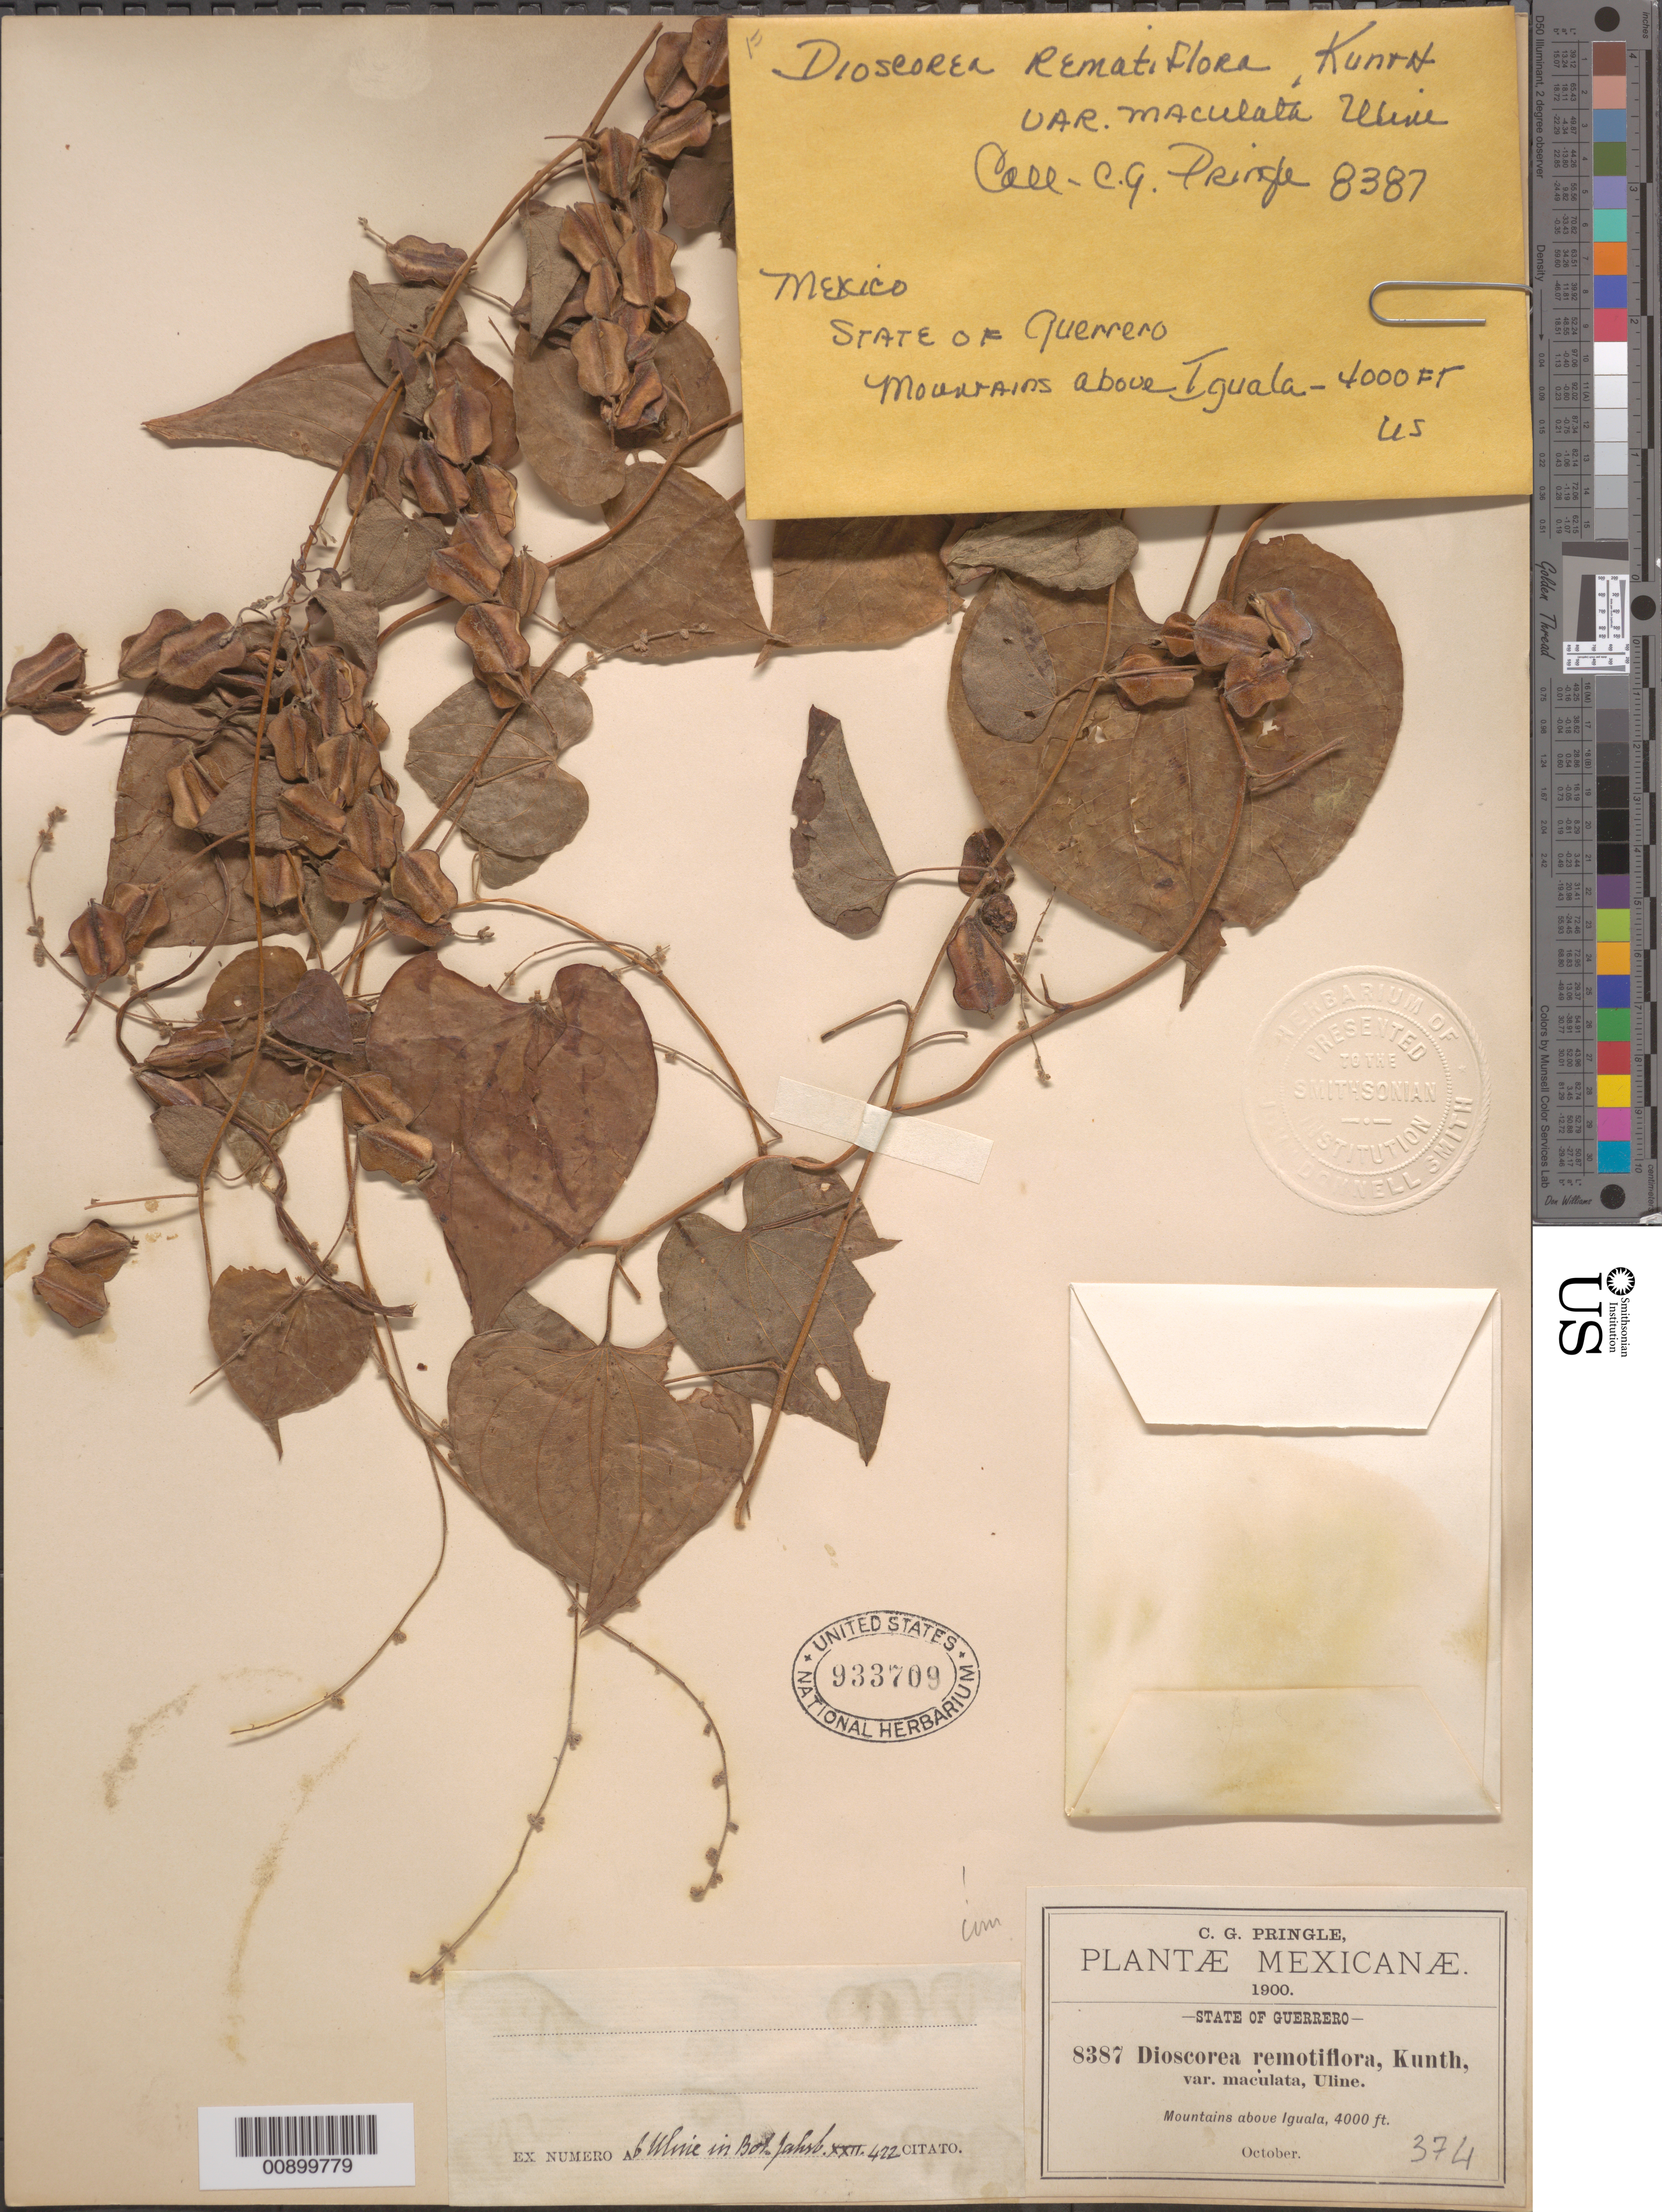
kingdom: Plantae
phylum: Tracheophyta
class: Liliopsida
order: Dioscoreales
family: Dioscoreaceae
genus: Dioscorea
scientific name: Dioscorea remotiflora var. maculata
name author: Uline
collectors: C. G. Pringle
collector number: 8387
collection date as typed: Oct 1900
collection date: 1900-10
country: Mexico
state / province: Guerrero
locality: Mountains above Iguala, Guerrero.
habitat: Mountains.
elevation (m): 1219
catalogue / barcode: US 933709